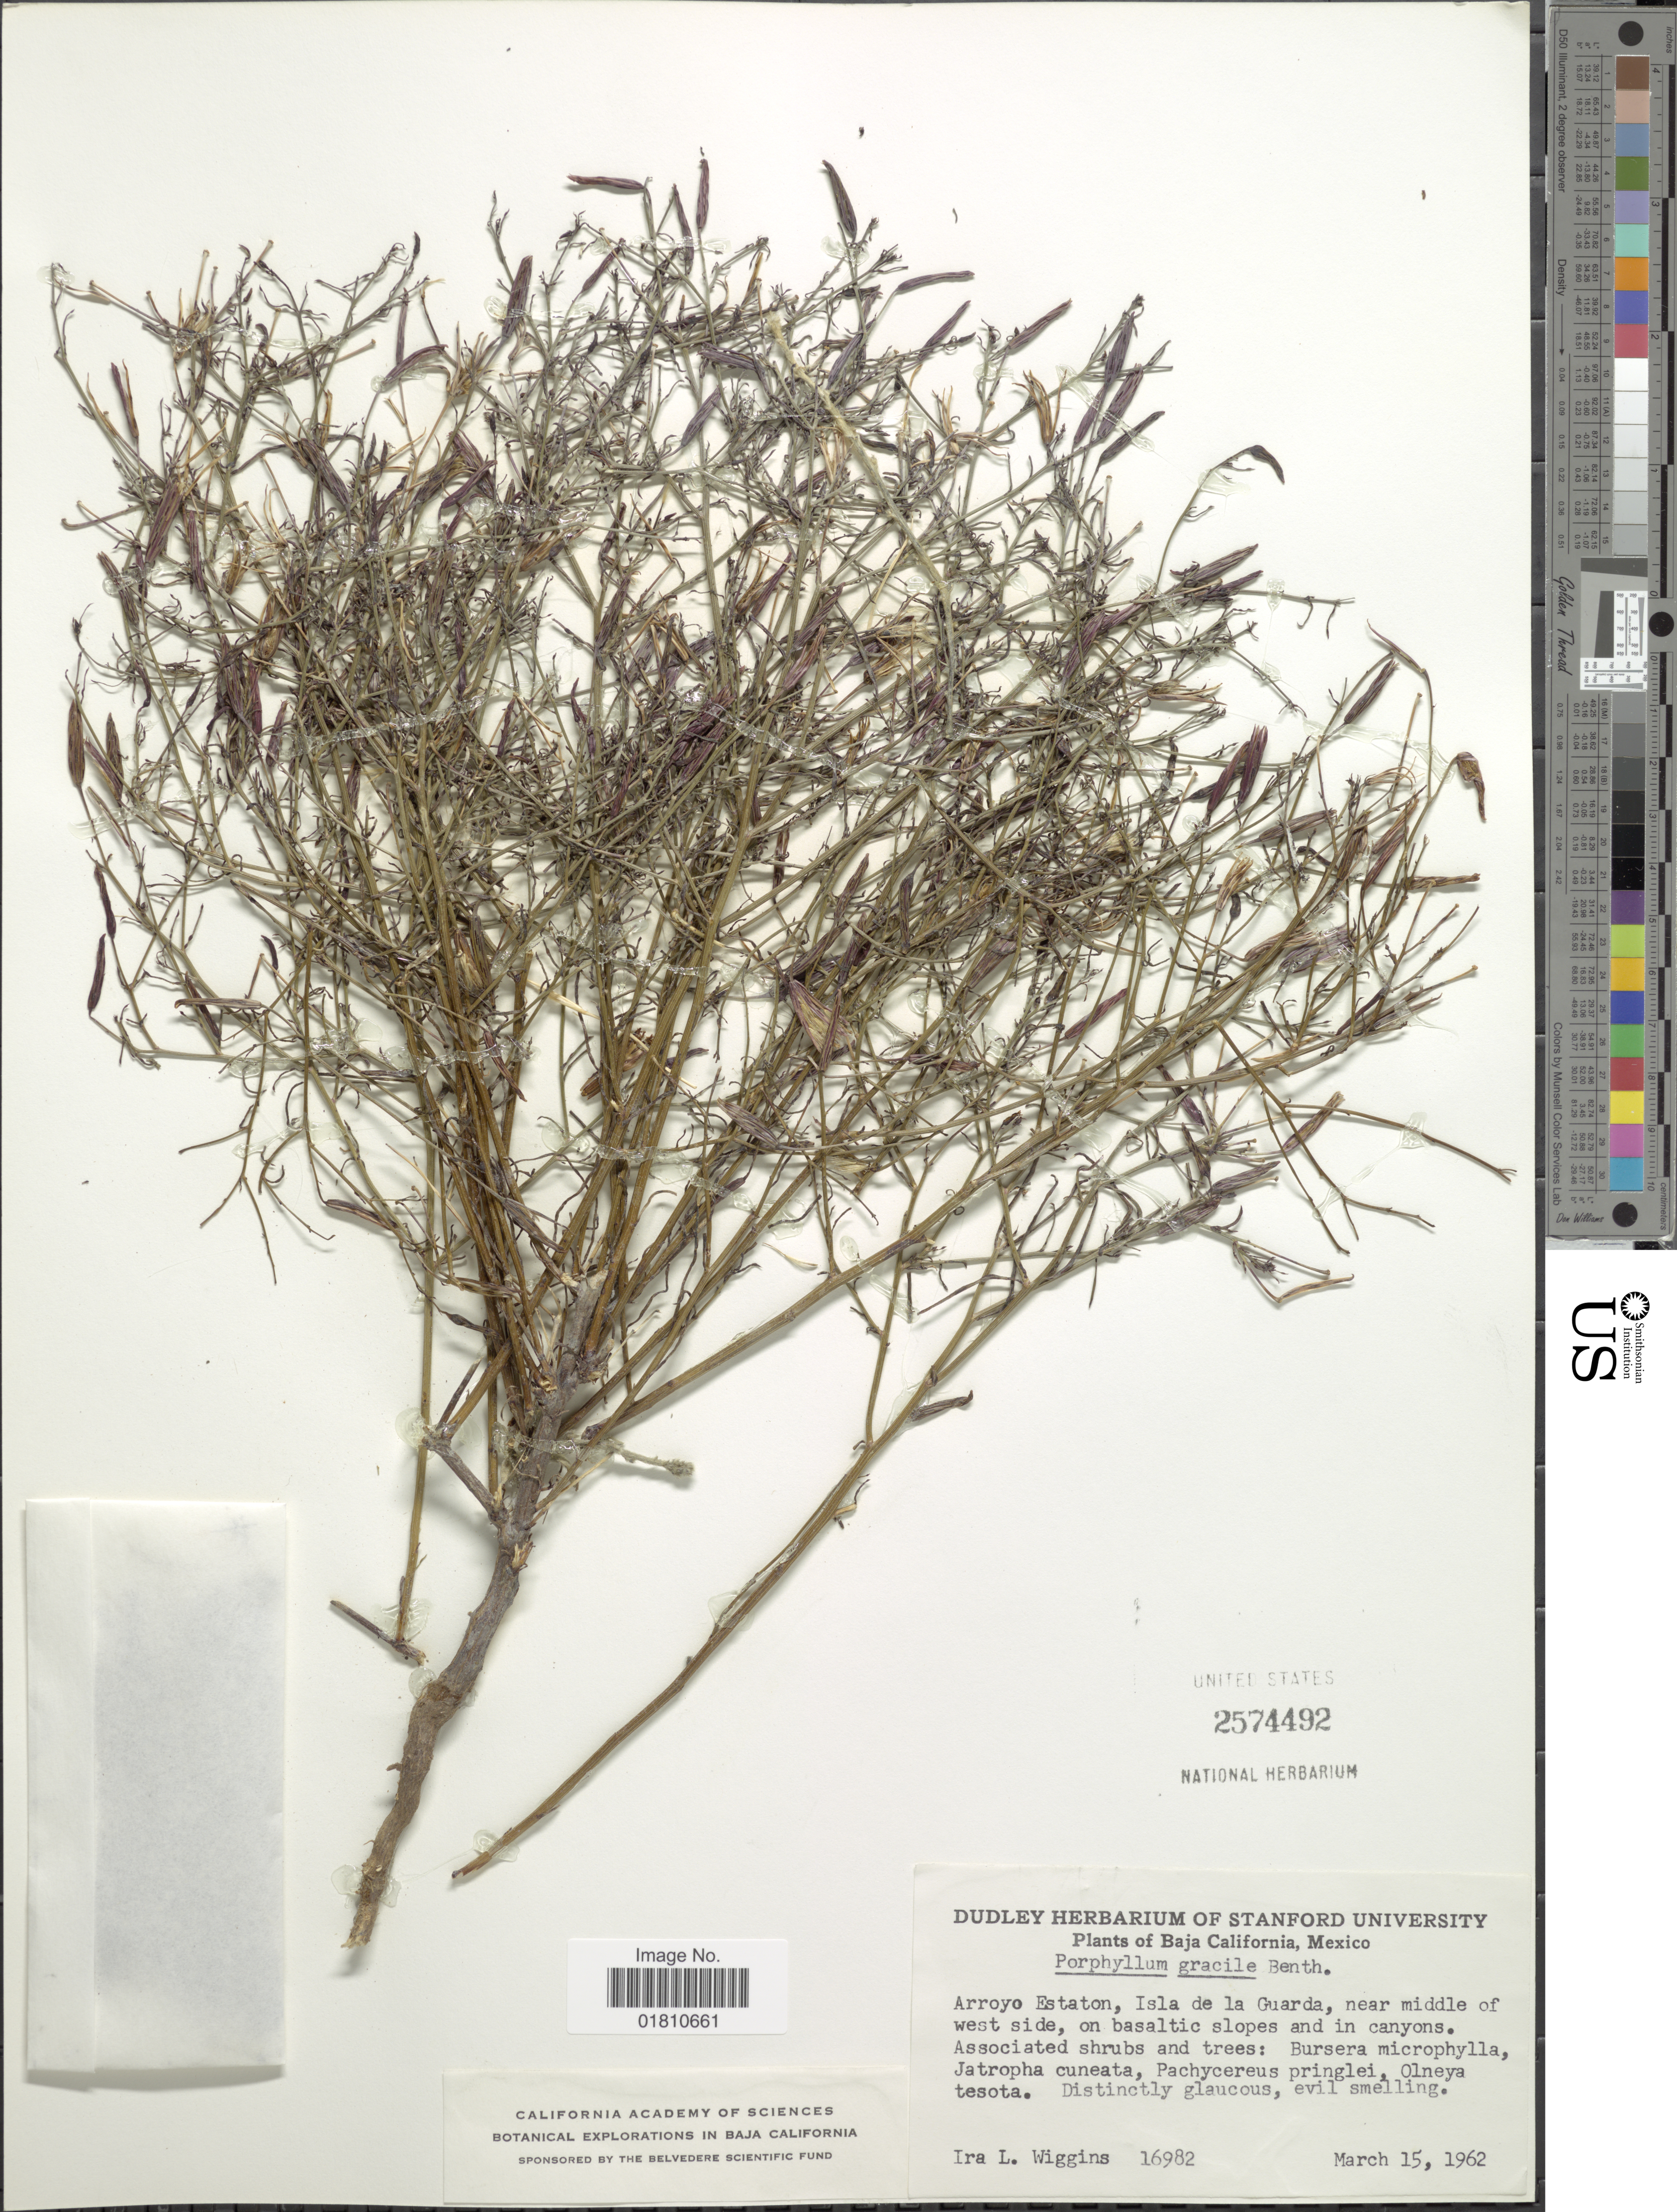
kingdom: Plantae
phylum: Tracheophyta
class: Magnoliopsida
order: Asterales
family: Asteraceae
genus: Porophyllum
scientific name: Porophyllum gracile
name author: Benth.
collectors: I. L. Wiggins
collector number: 16982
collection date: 1962-03-15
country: Mexico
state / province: Baja California Sur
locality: Arroyo Estaton, Isla de la Guarda, near middle of west side,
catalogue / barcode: US 2574492